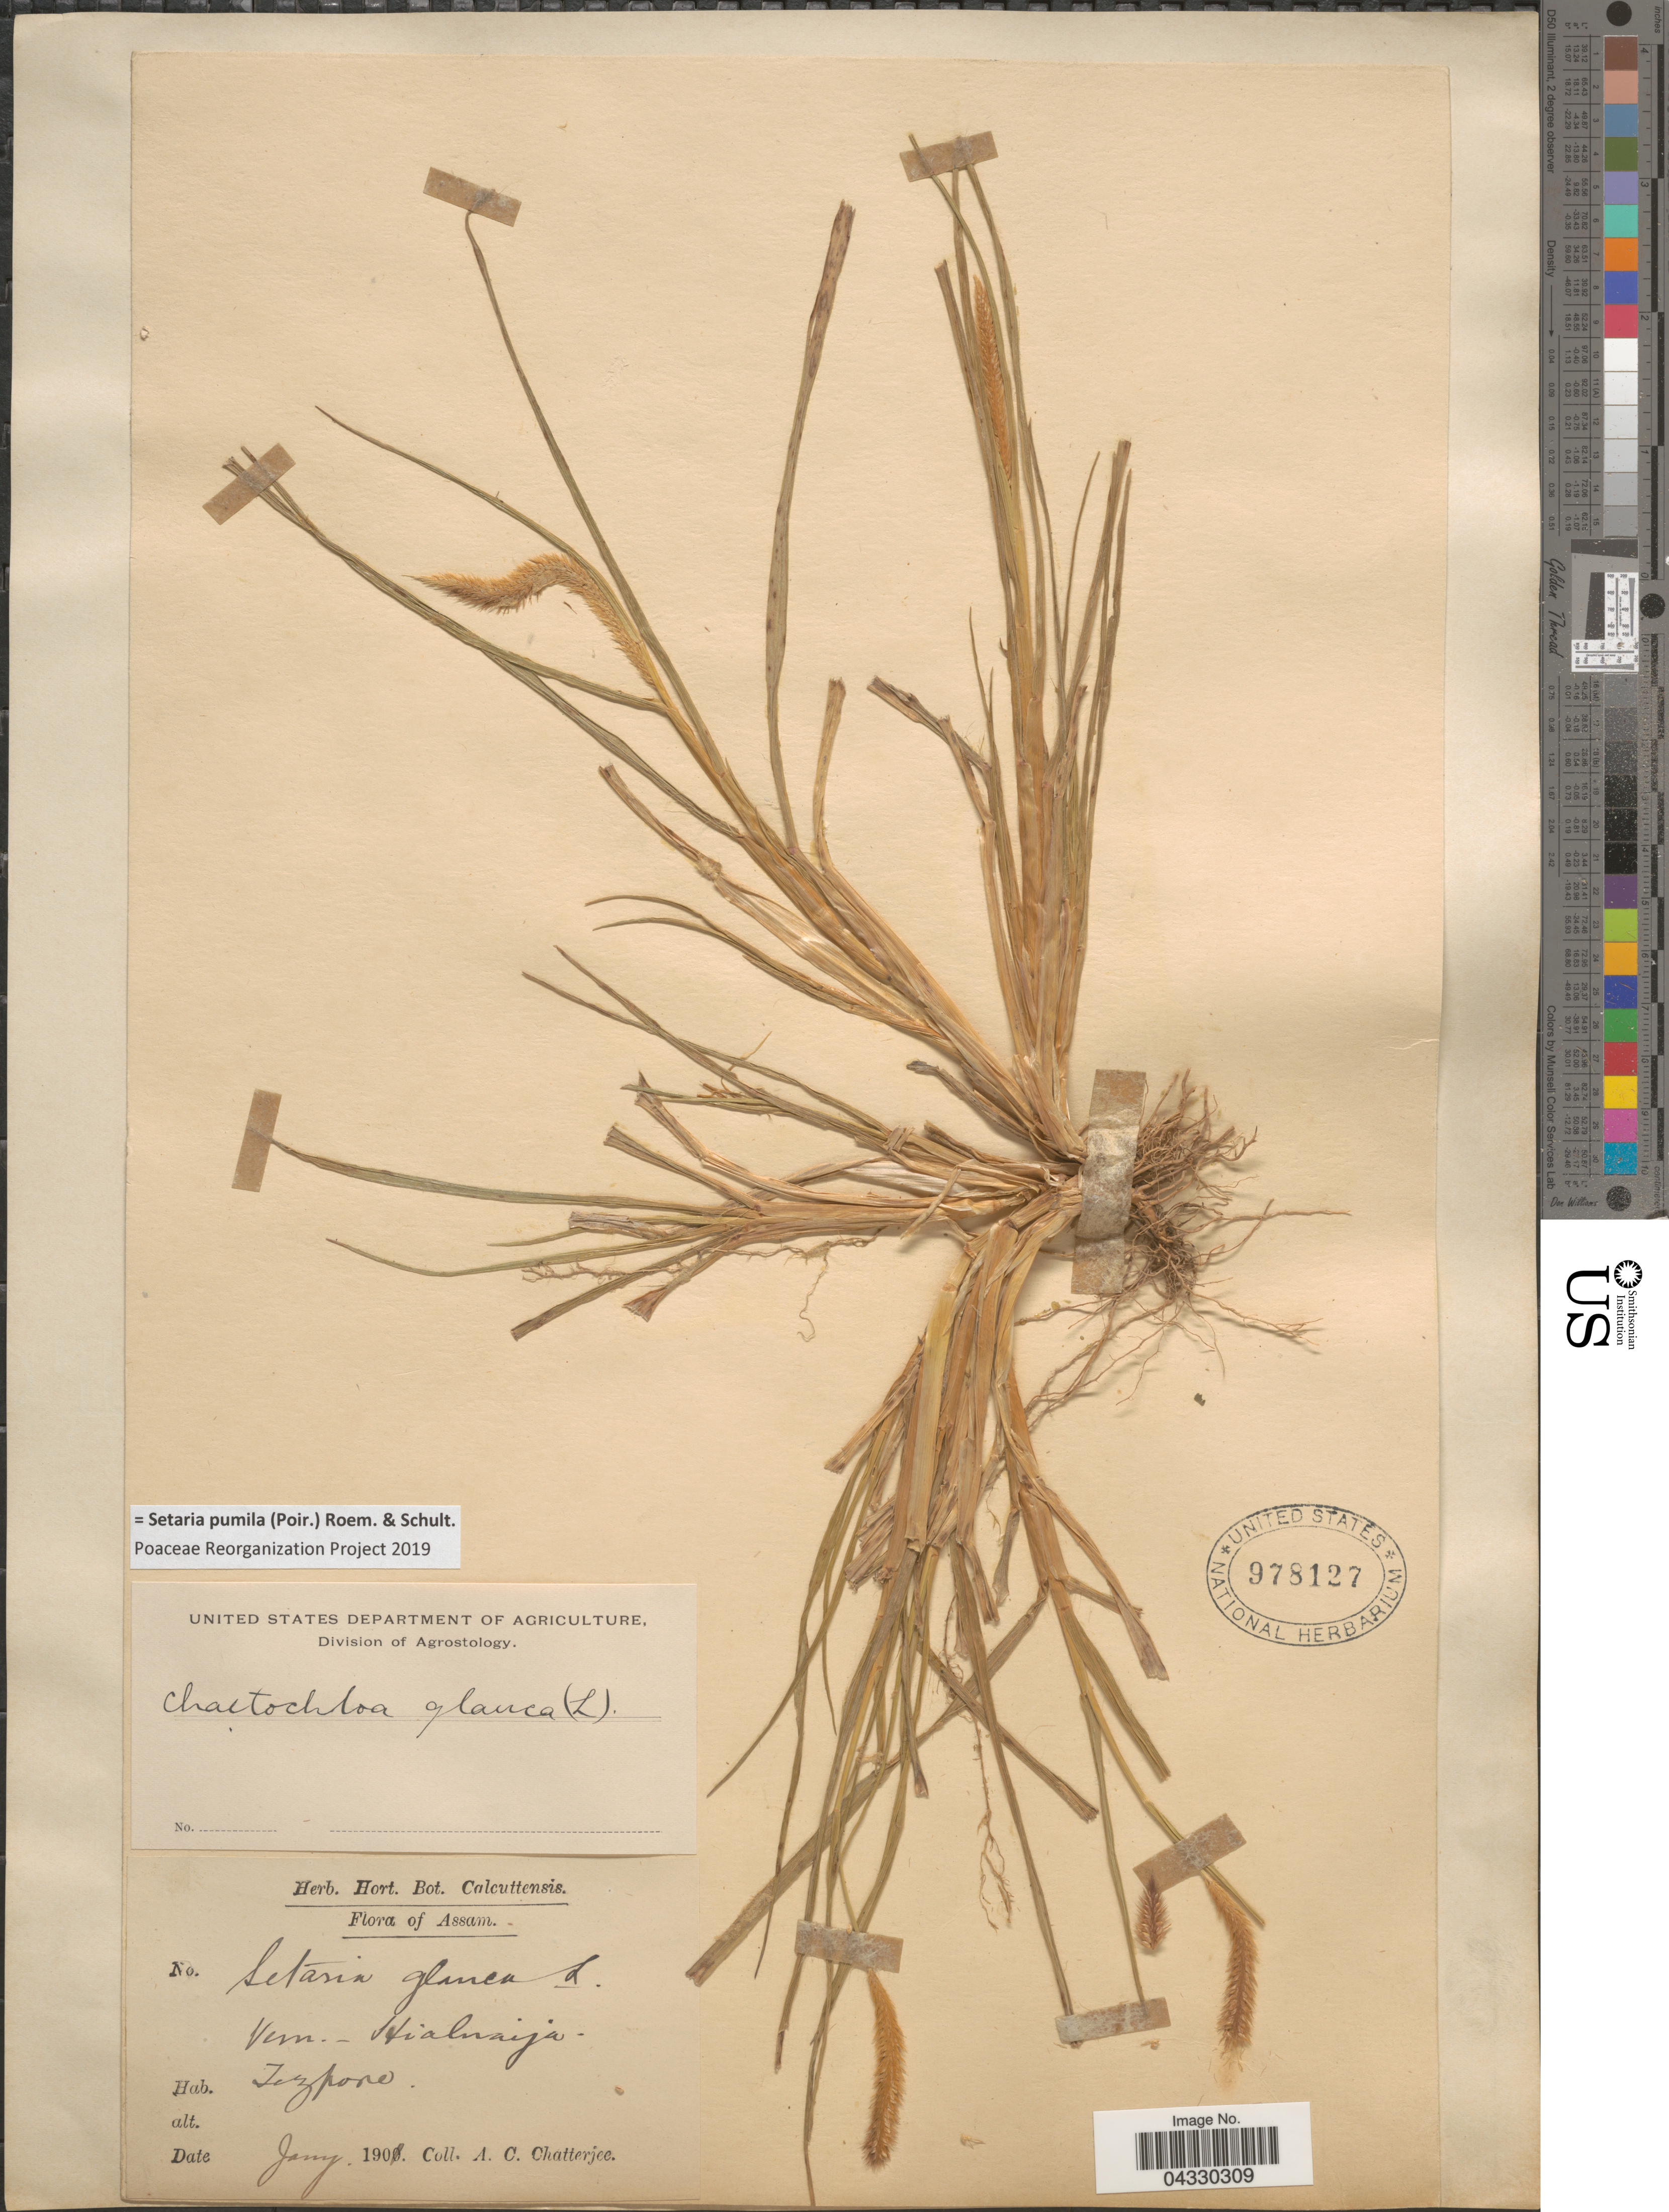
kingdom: Plantae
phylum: Tracheophyta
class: Liliopsida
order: Poales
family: Poaceae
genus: Setaria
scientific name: Setaria pumila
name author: (Poir.) Roem. & Schult.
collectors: A. Chatterjee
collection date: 1901-07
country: India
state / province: Assam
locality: Tezpore.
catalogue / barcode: US 978127